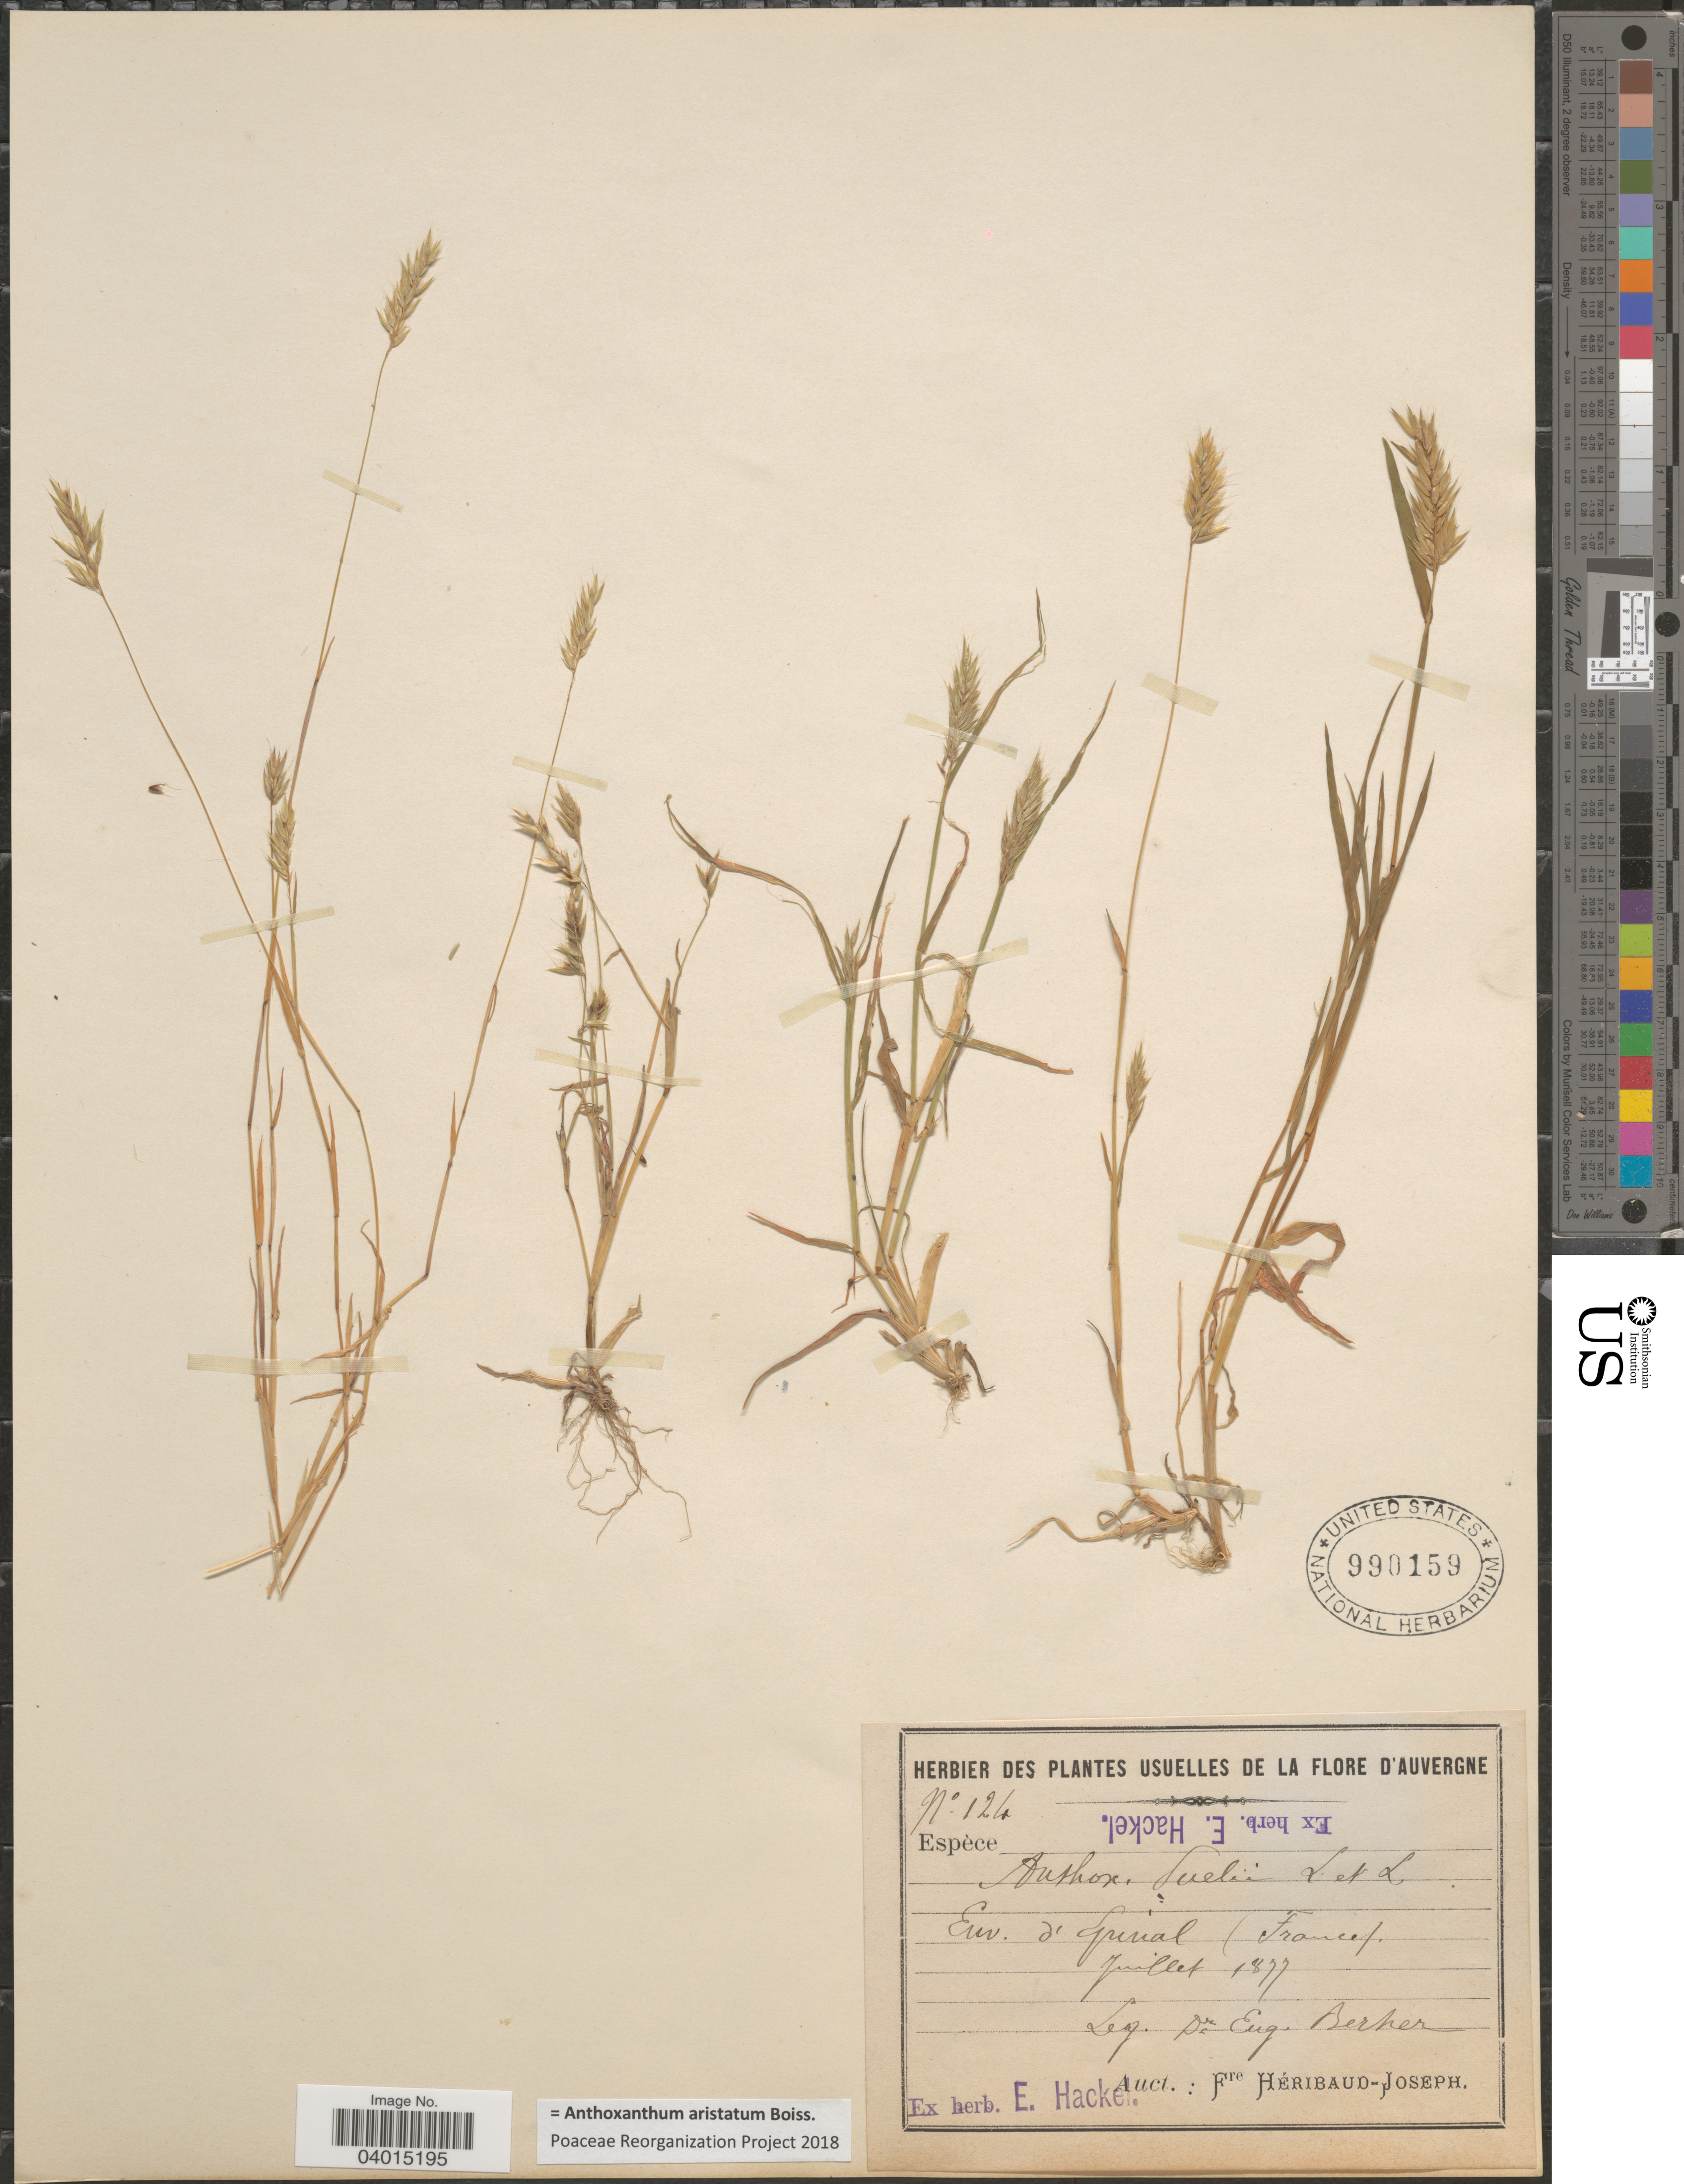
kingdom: Plantae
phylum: Tracheophyta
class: Liliopsida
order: Poales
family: Poaceae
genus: Anthoxanthum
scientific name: Anthoxanthum aristatum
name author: Boiss.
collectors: E. Berher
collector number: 124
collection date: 1877-07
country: France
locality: Env. d'Epinal.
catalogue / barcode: US 990159